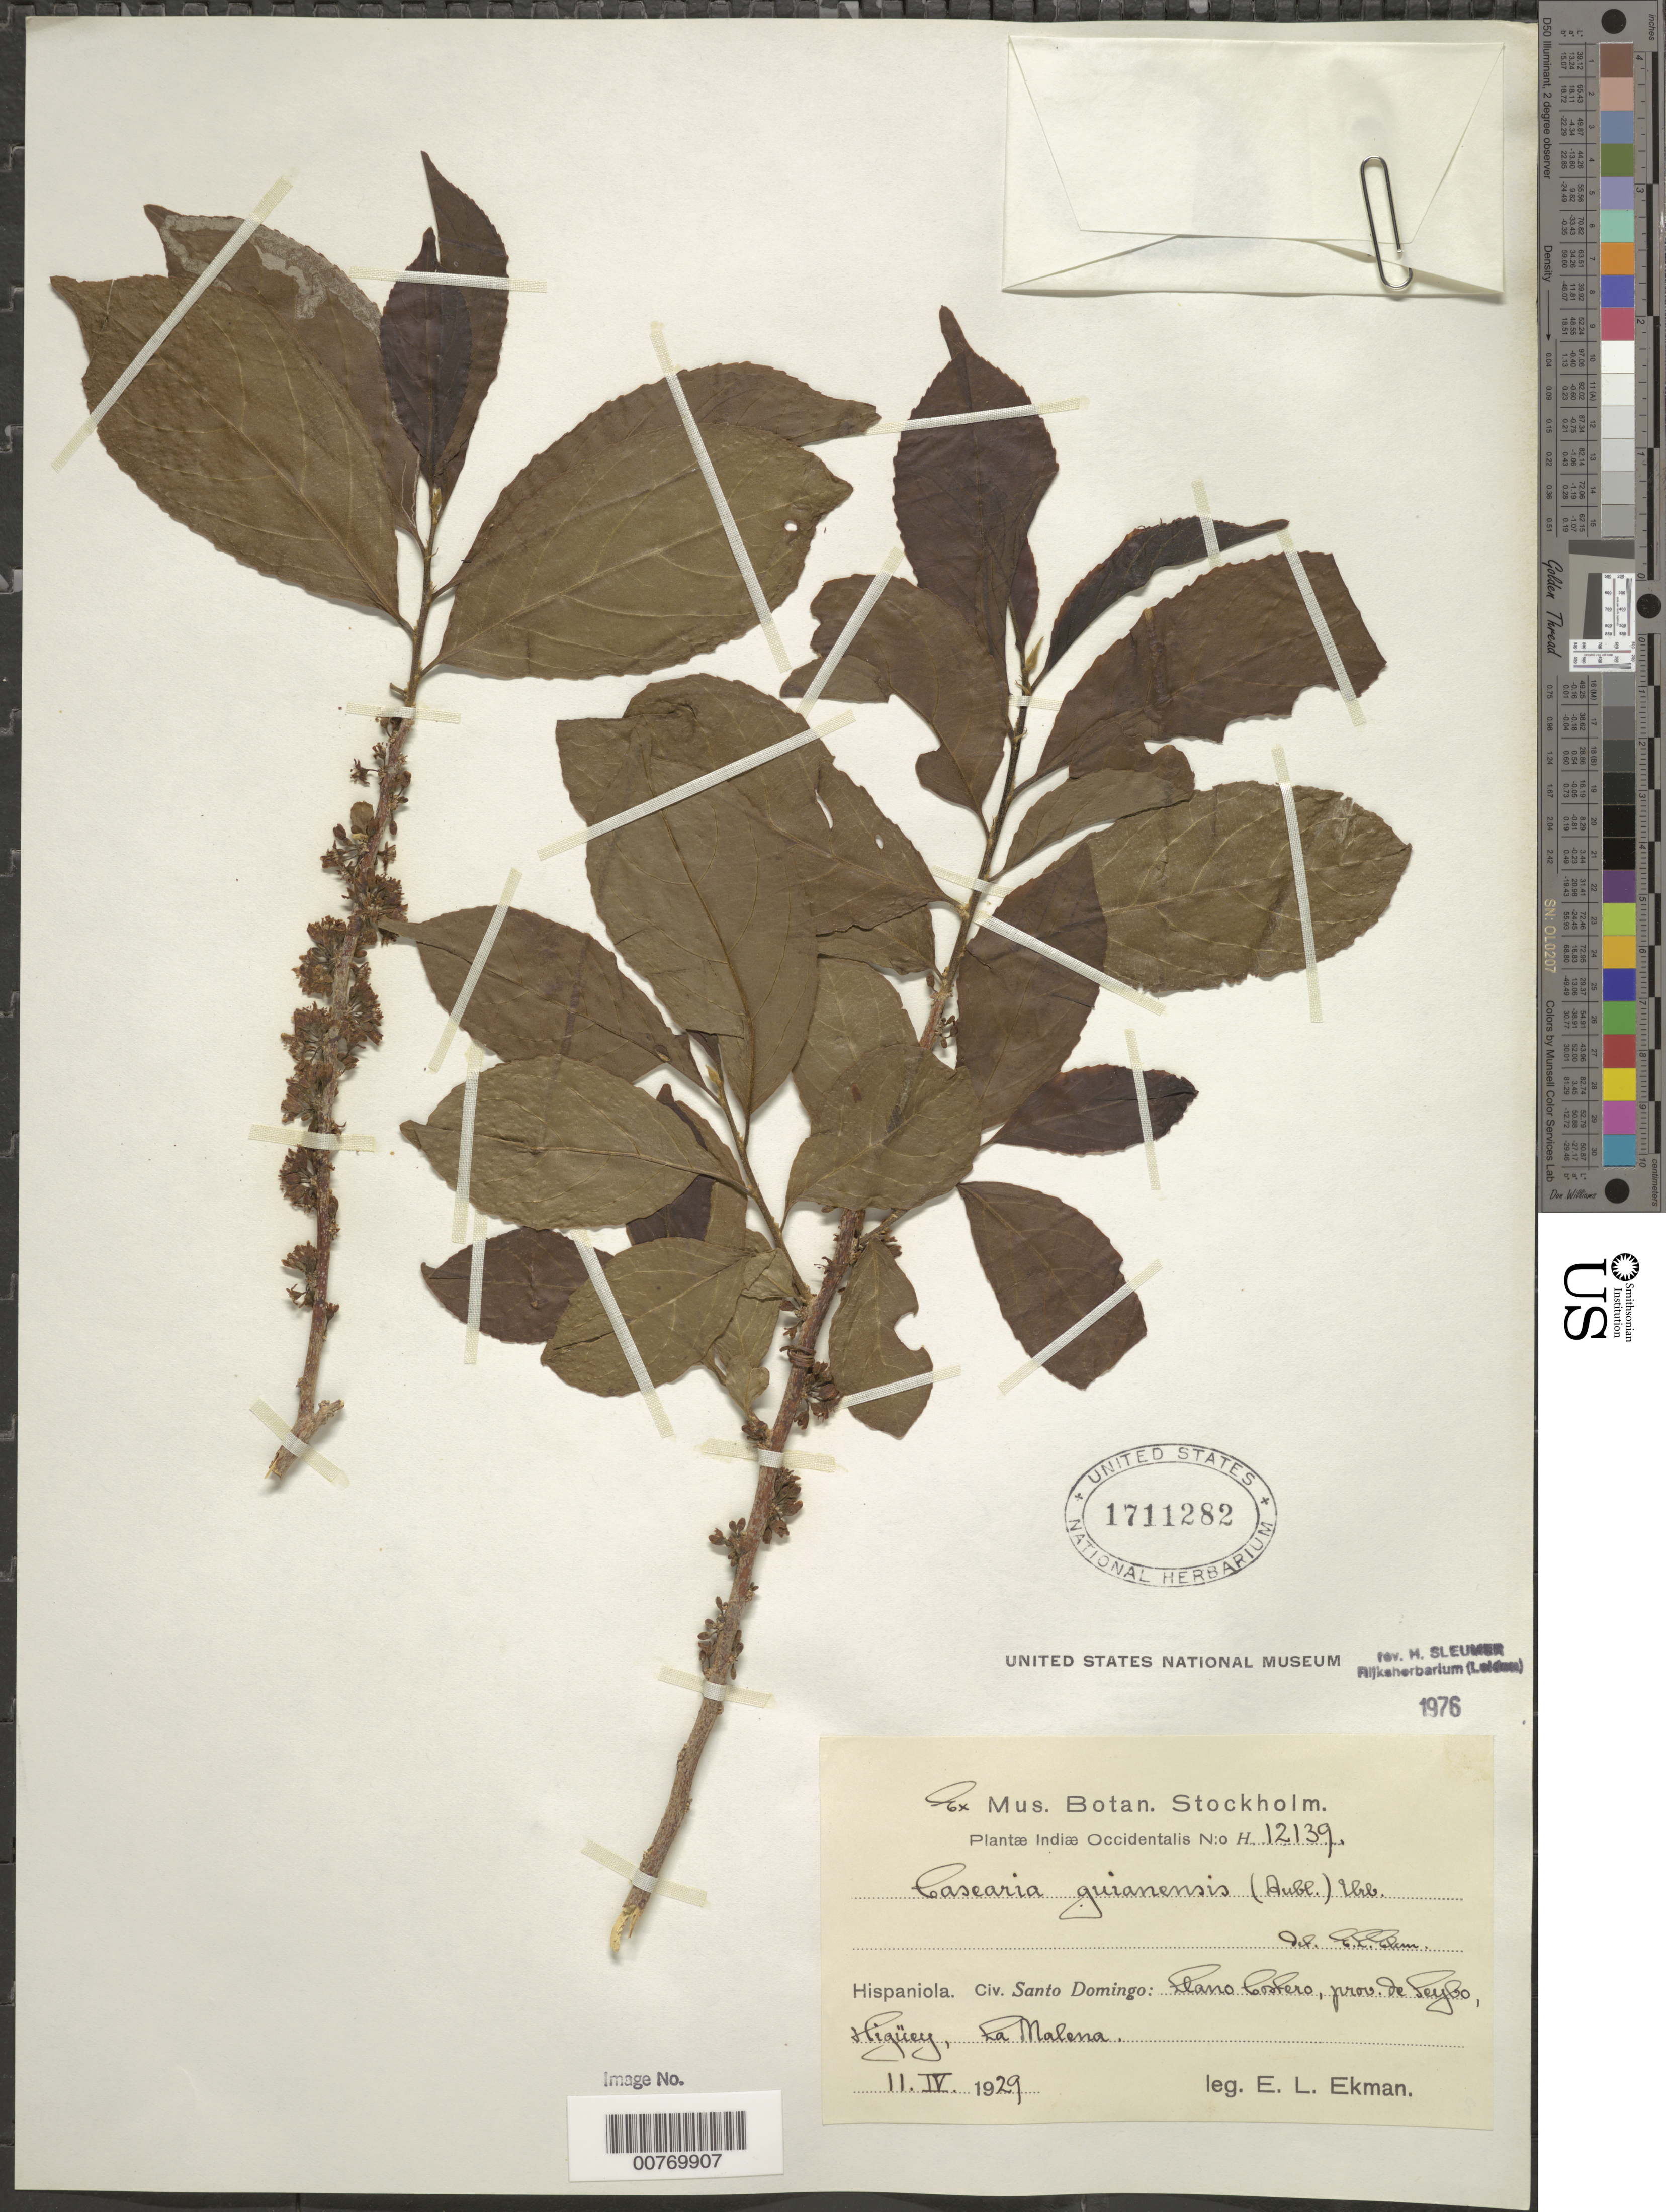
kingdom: Plantae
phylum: Tracheophyta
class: Magnoliopsida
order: Malpighiales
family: Salicaceae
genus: Casearia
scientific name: Casearia guianensis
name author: (Aubl.) Urb.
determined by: Sleumer, H. O.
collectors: E. L. Ekman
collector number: H 12139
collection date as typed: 11 Apr 1929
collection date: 1929-04-11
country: Dominican Republic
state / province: El Seibo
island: Hispaniola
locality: Llano Costero, Higüey, La Malena.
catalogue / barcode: US 1711282